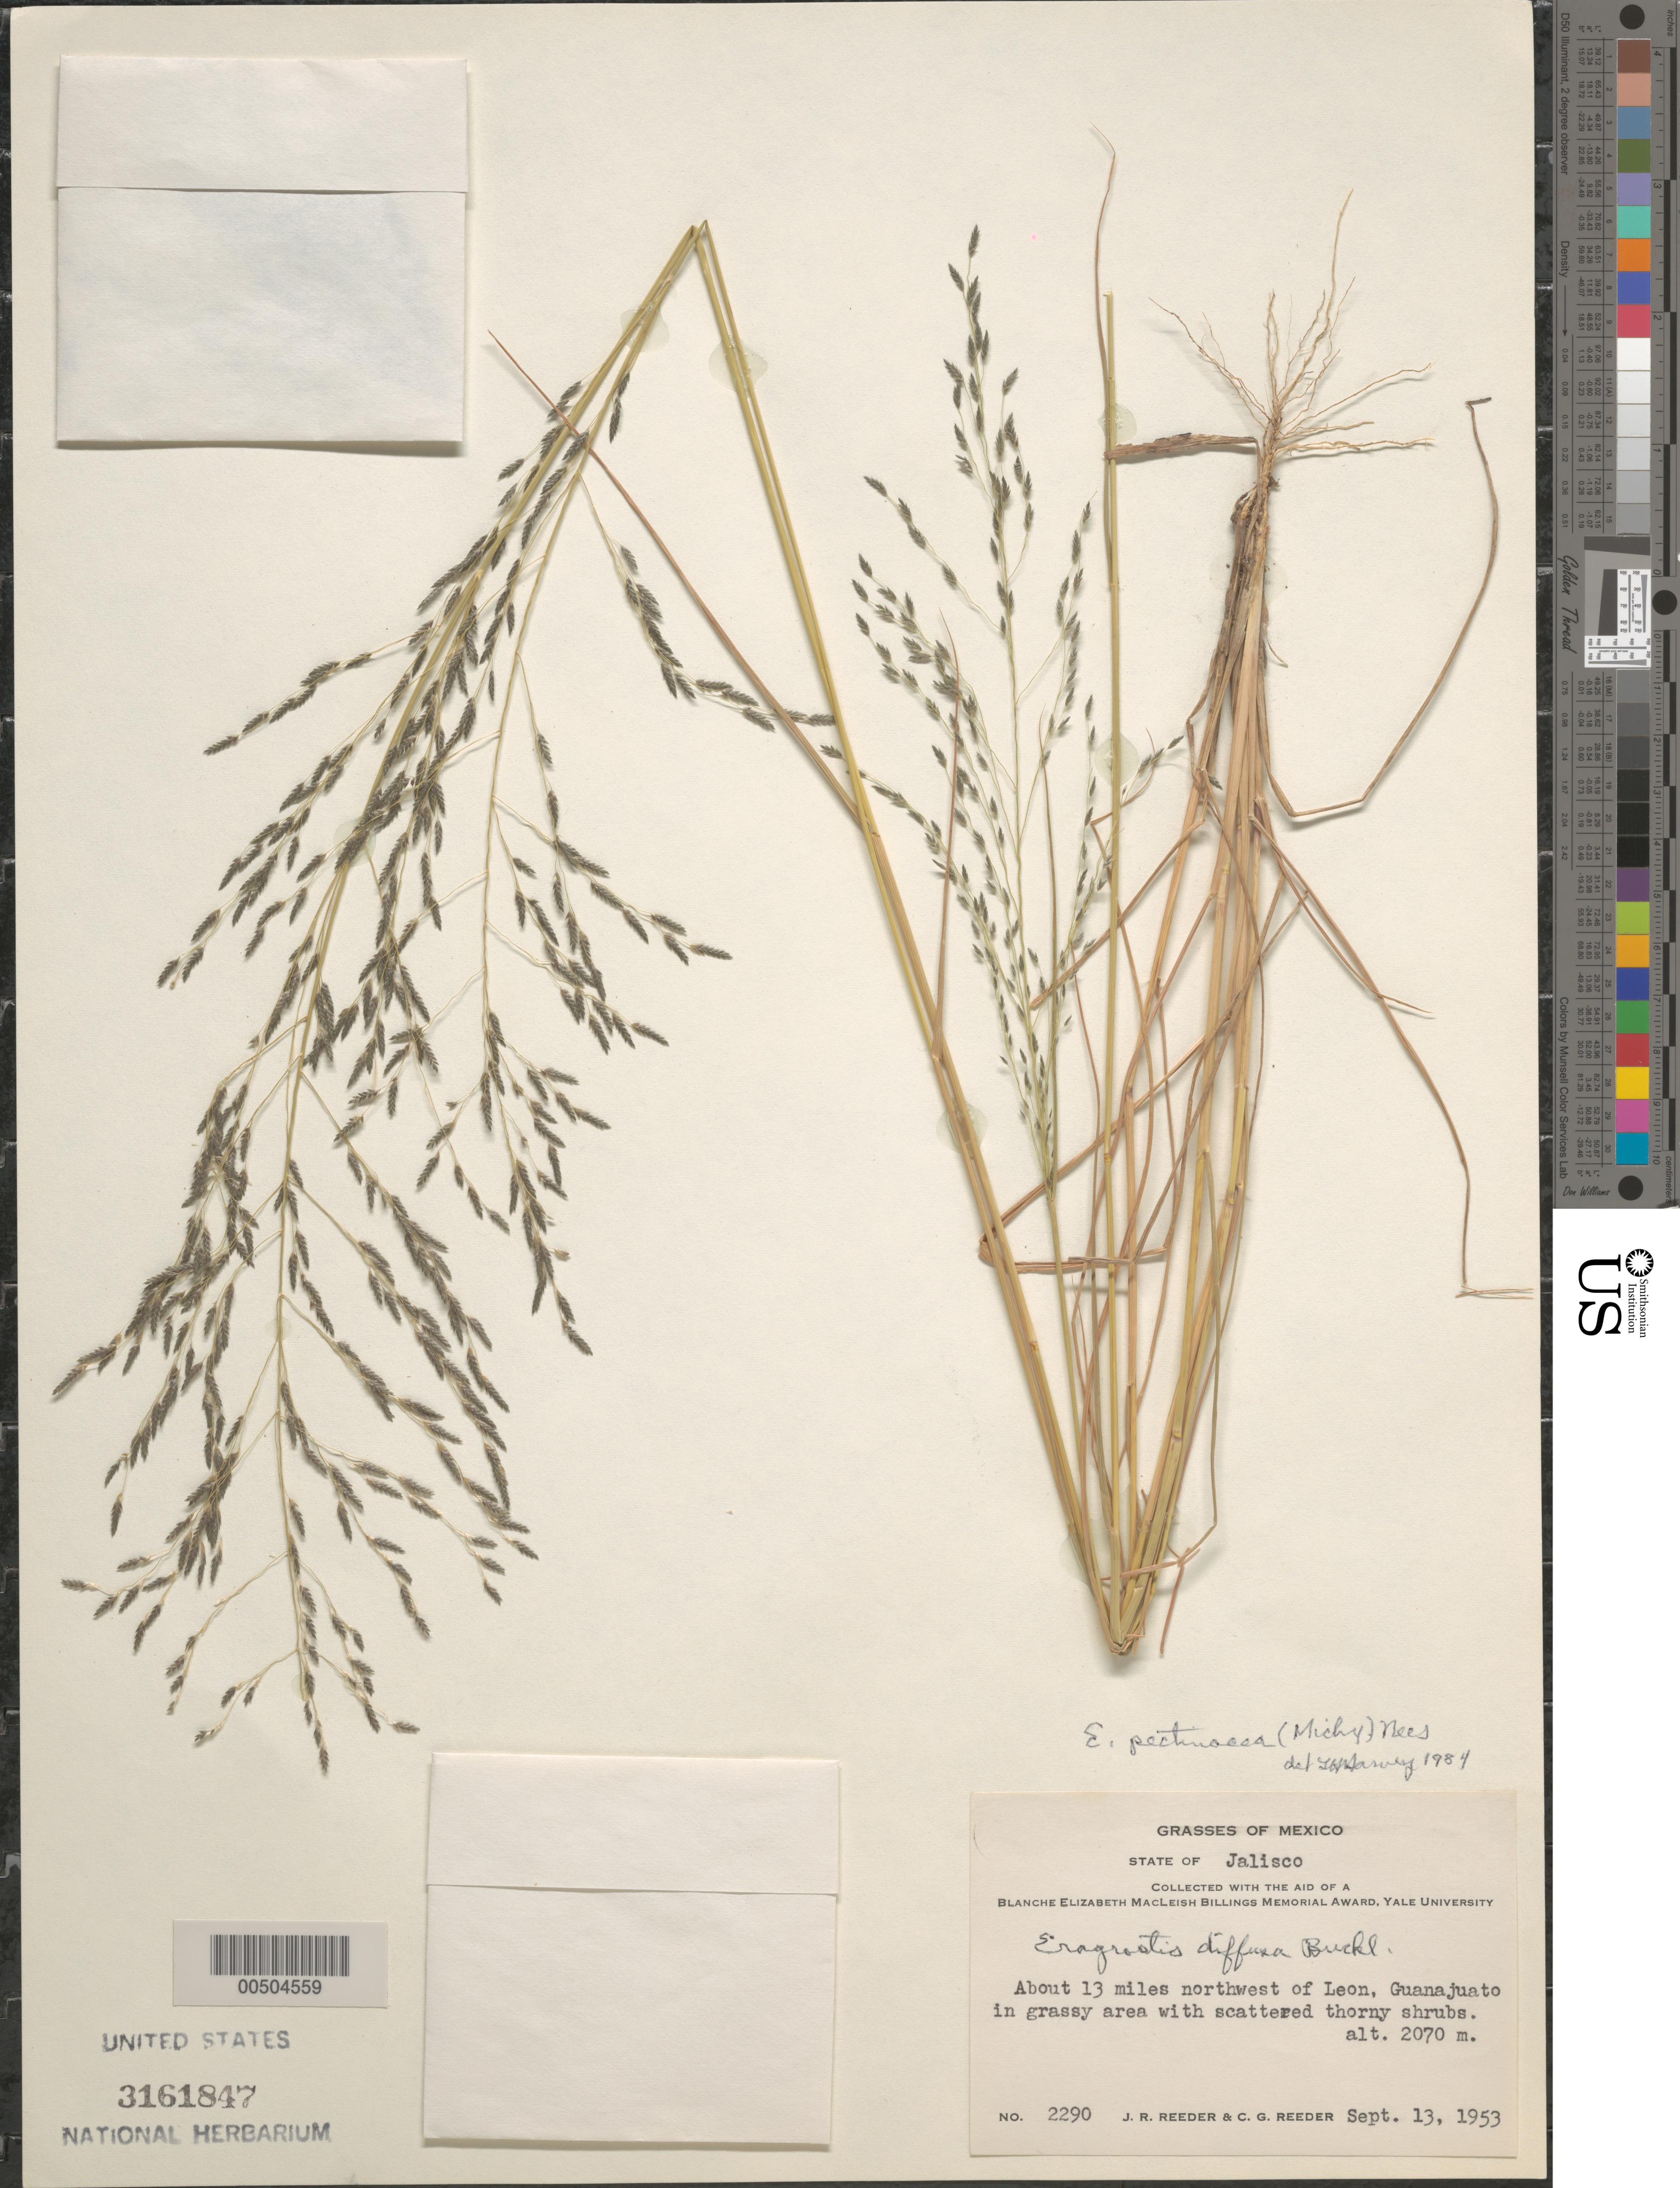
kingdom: Plantae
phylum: Tracheophyta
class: Liliopsida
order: Poales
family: Poaceae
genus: Eragrostis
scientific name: Eragrostis pectinacea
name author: (Michx.) Nees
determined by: Harvey, L. H.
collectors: J. R. Reeder & C. G. Reeder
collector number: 2290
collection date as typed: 13 Sep 1953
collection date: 1953-09-13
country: Mexico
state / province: Jalisco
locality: About 13 mi NW of Leon, Guanajuato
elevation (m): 2070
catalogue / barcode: US 3161847